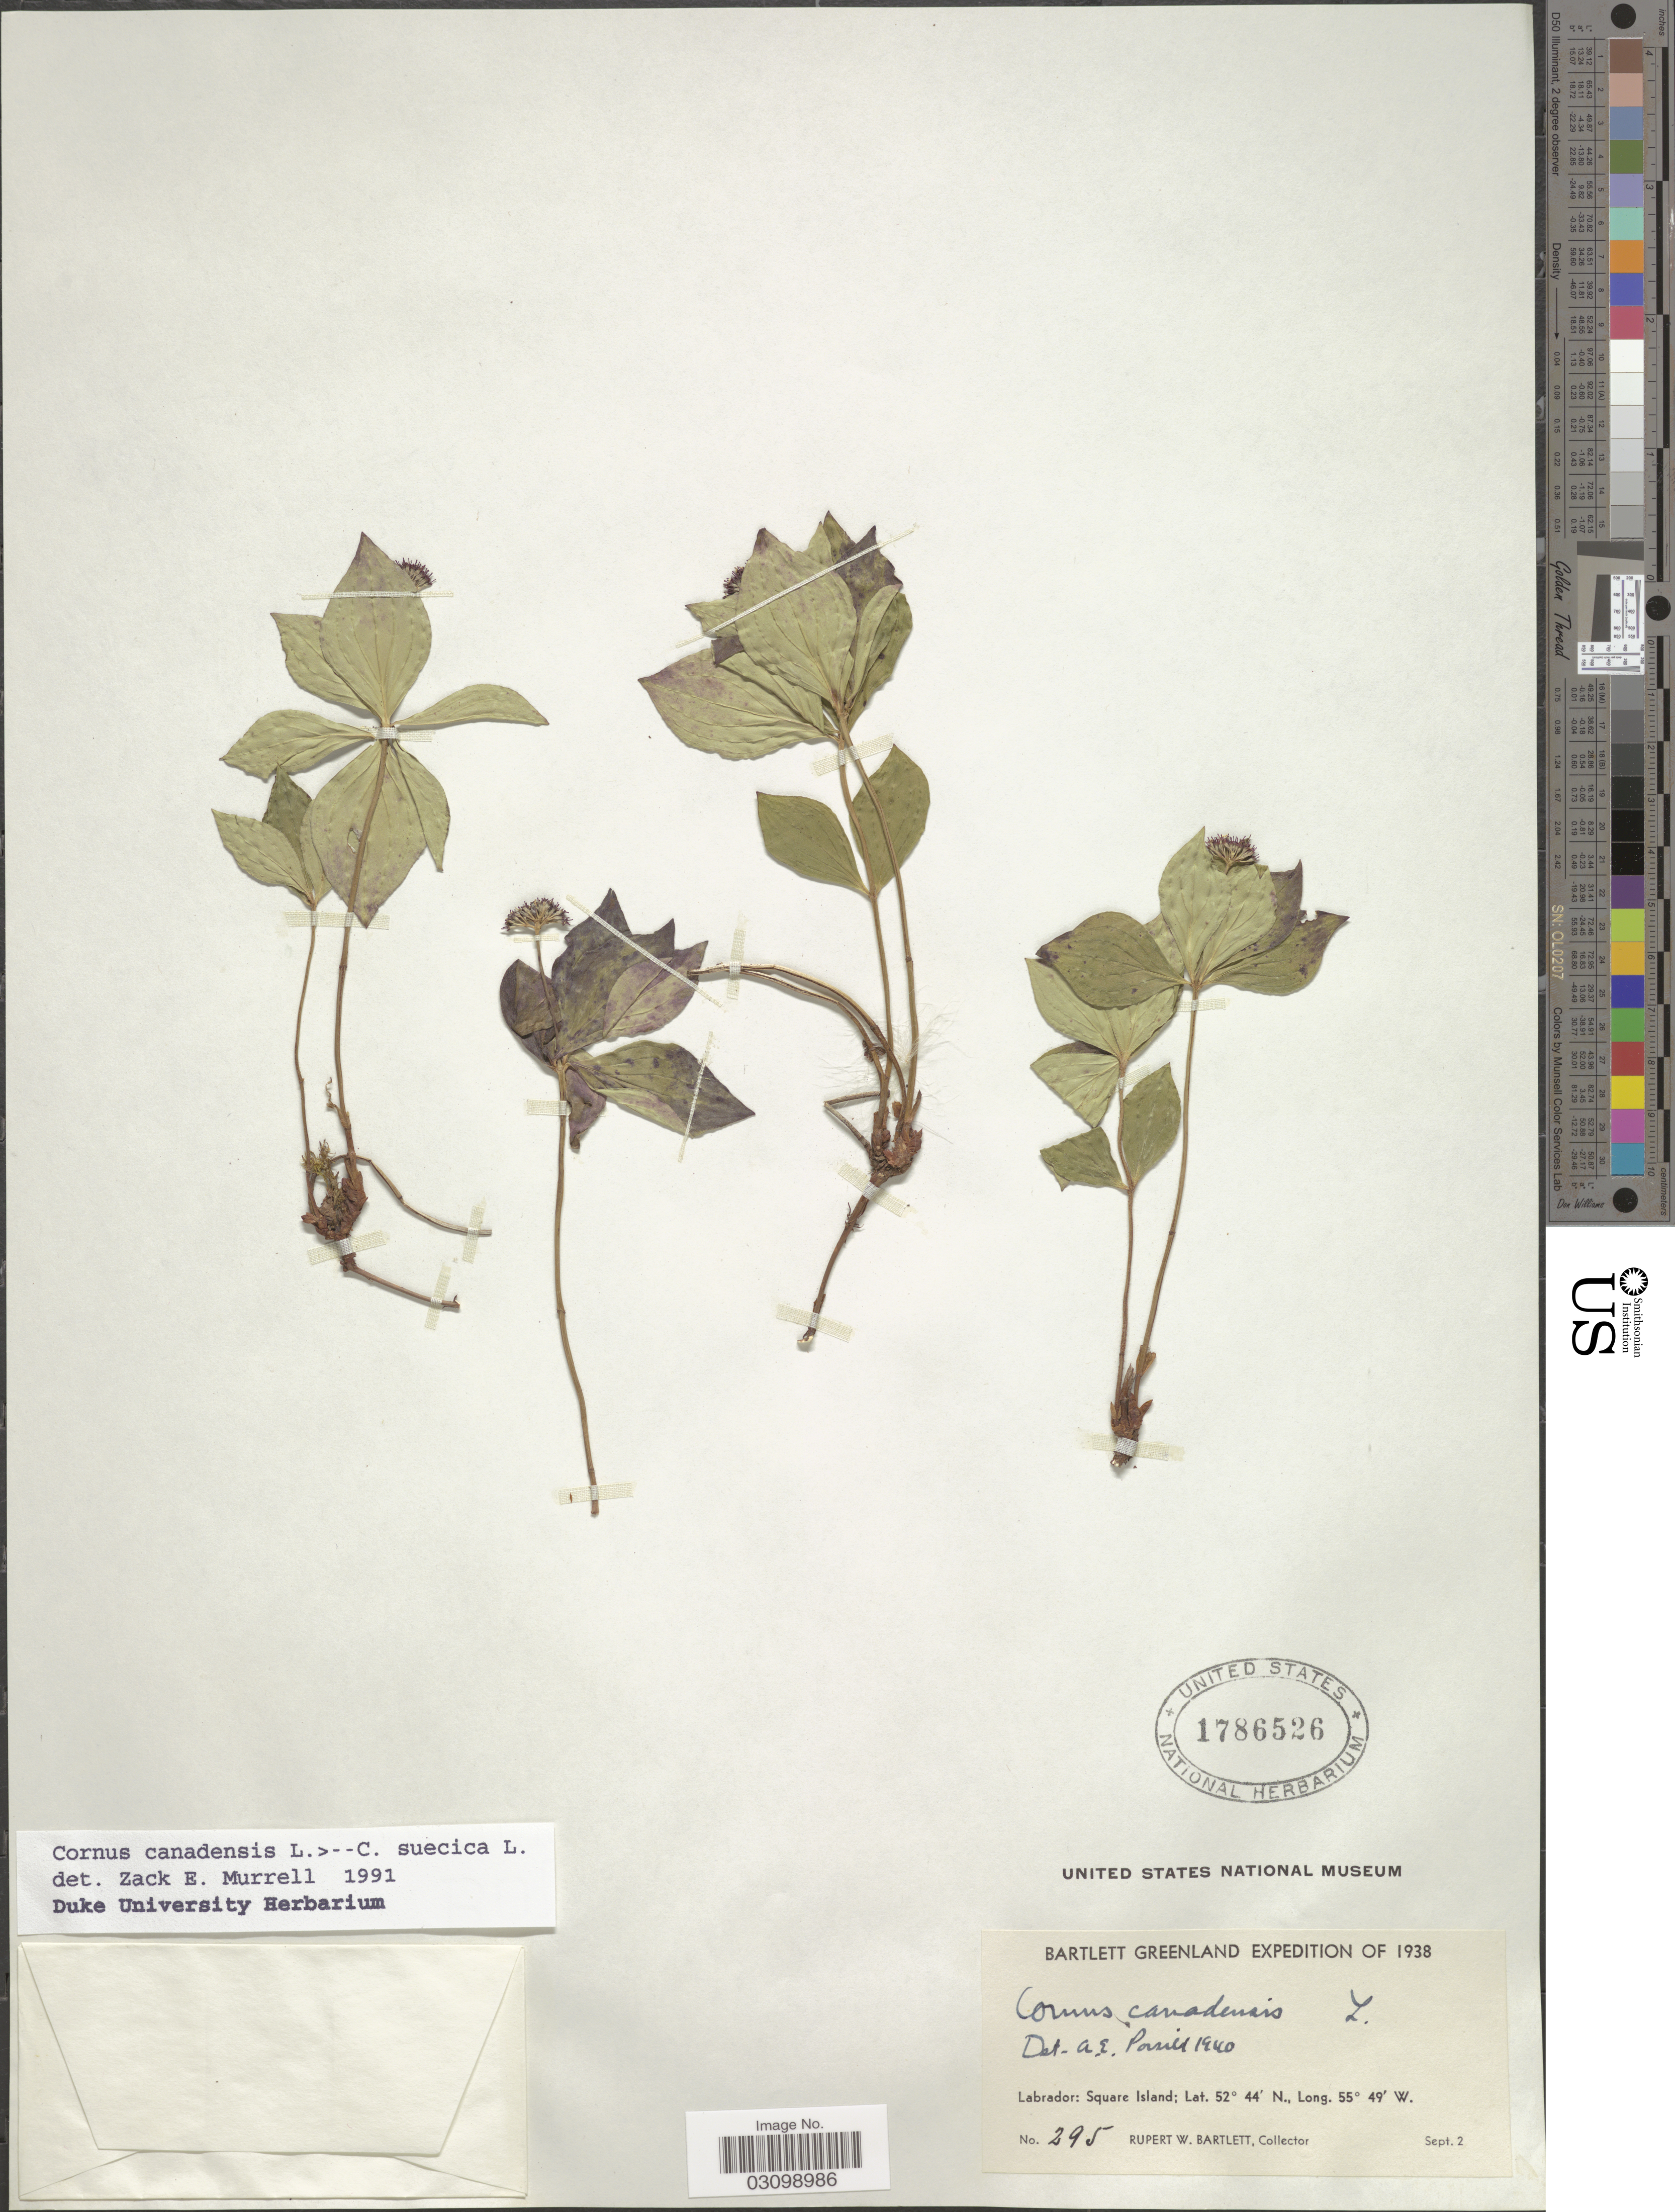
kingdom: Plantae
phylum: Tracheophyta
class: Magnoliopsida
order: Cornales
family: Cornaceae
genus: Cornus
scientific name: Cornus sp.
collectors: R. W. Bartlett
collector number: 295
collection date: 1938-09-02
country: Canada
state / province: Newfoundland and Labrador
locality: Labrador: Square Island.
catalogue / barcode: US 1786526